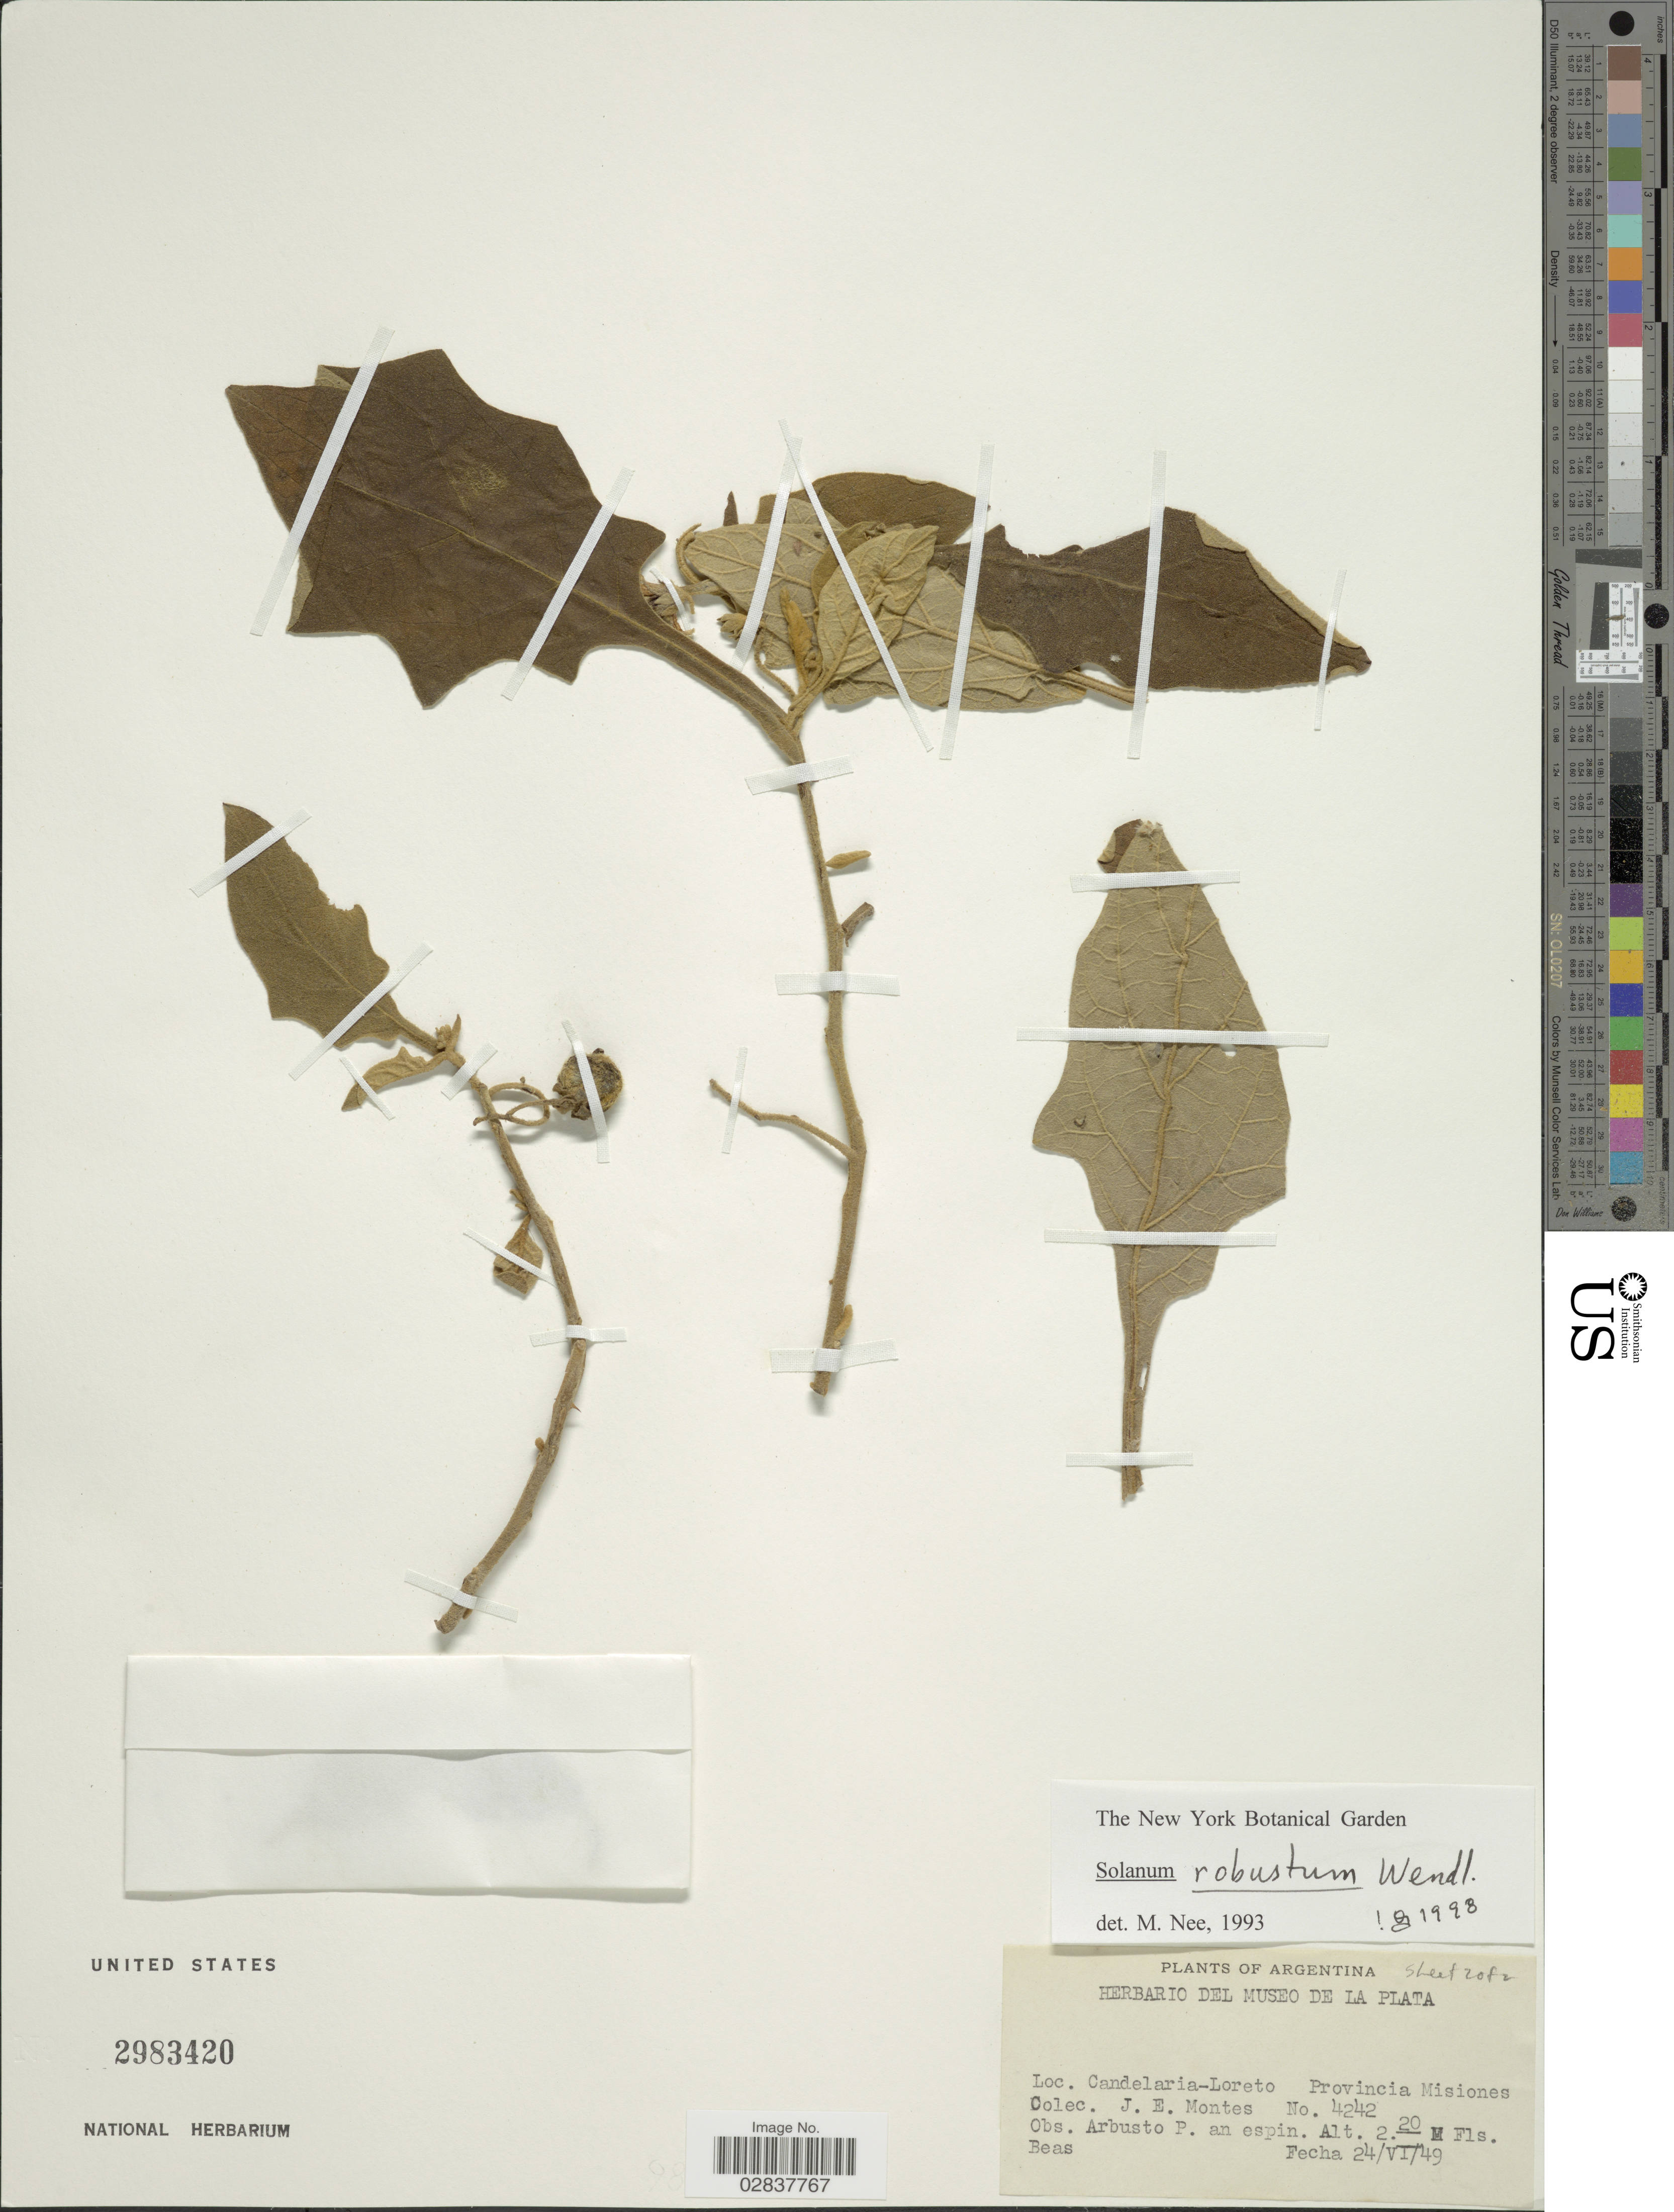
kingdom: Plantae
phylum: Tracheophyta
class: Magnoliopsida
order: Solanales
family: Solanaceae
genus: Solanum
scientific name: Solanum robustum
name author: H. Wendl.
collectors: J. E. Montes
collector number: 4242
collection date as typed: Transcribed d/m/y: 24/6/49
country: Argentina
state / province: Misiones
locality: Candelaria - Loreto.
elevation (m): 220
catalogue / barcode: US 2983420